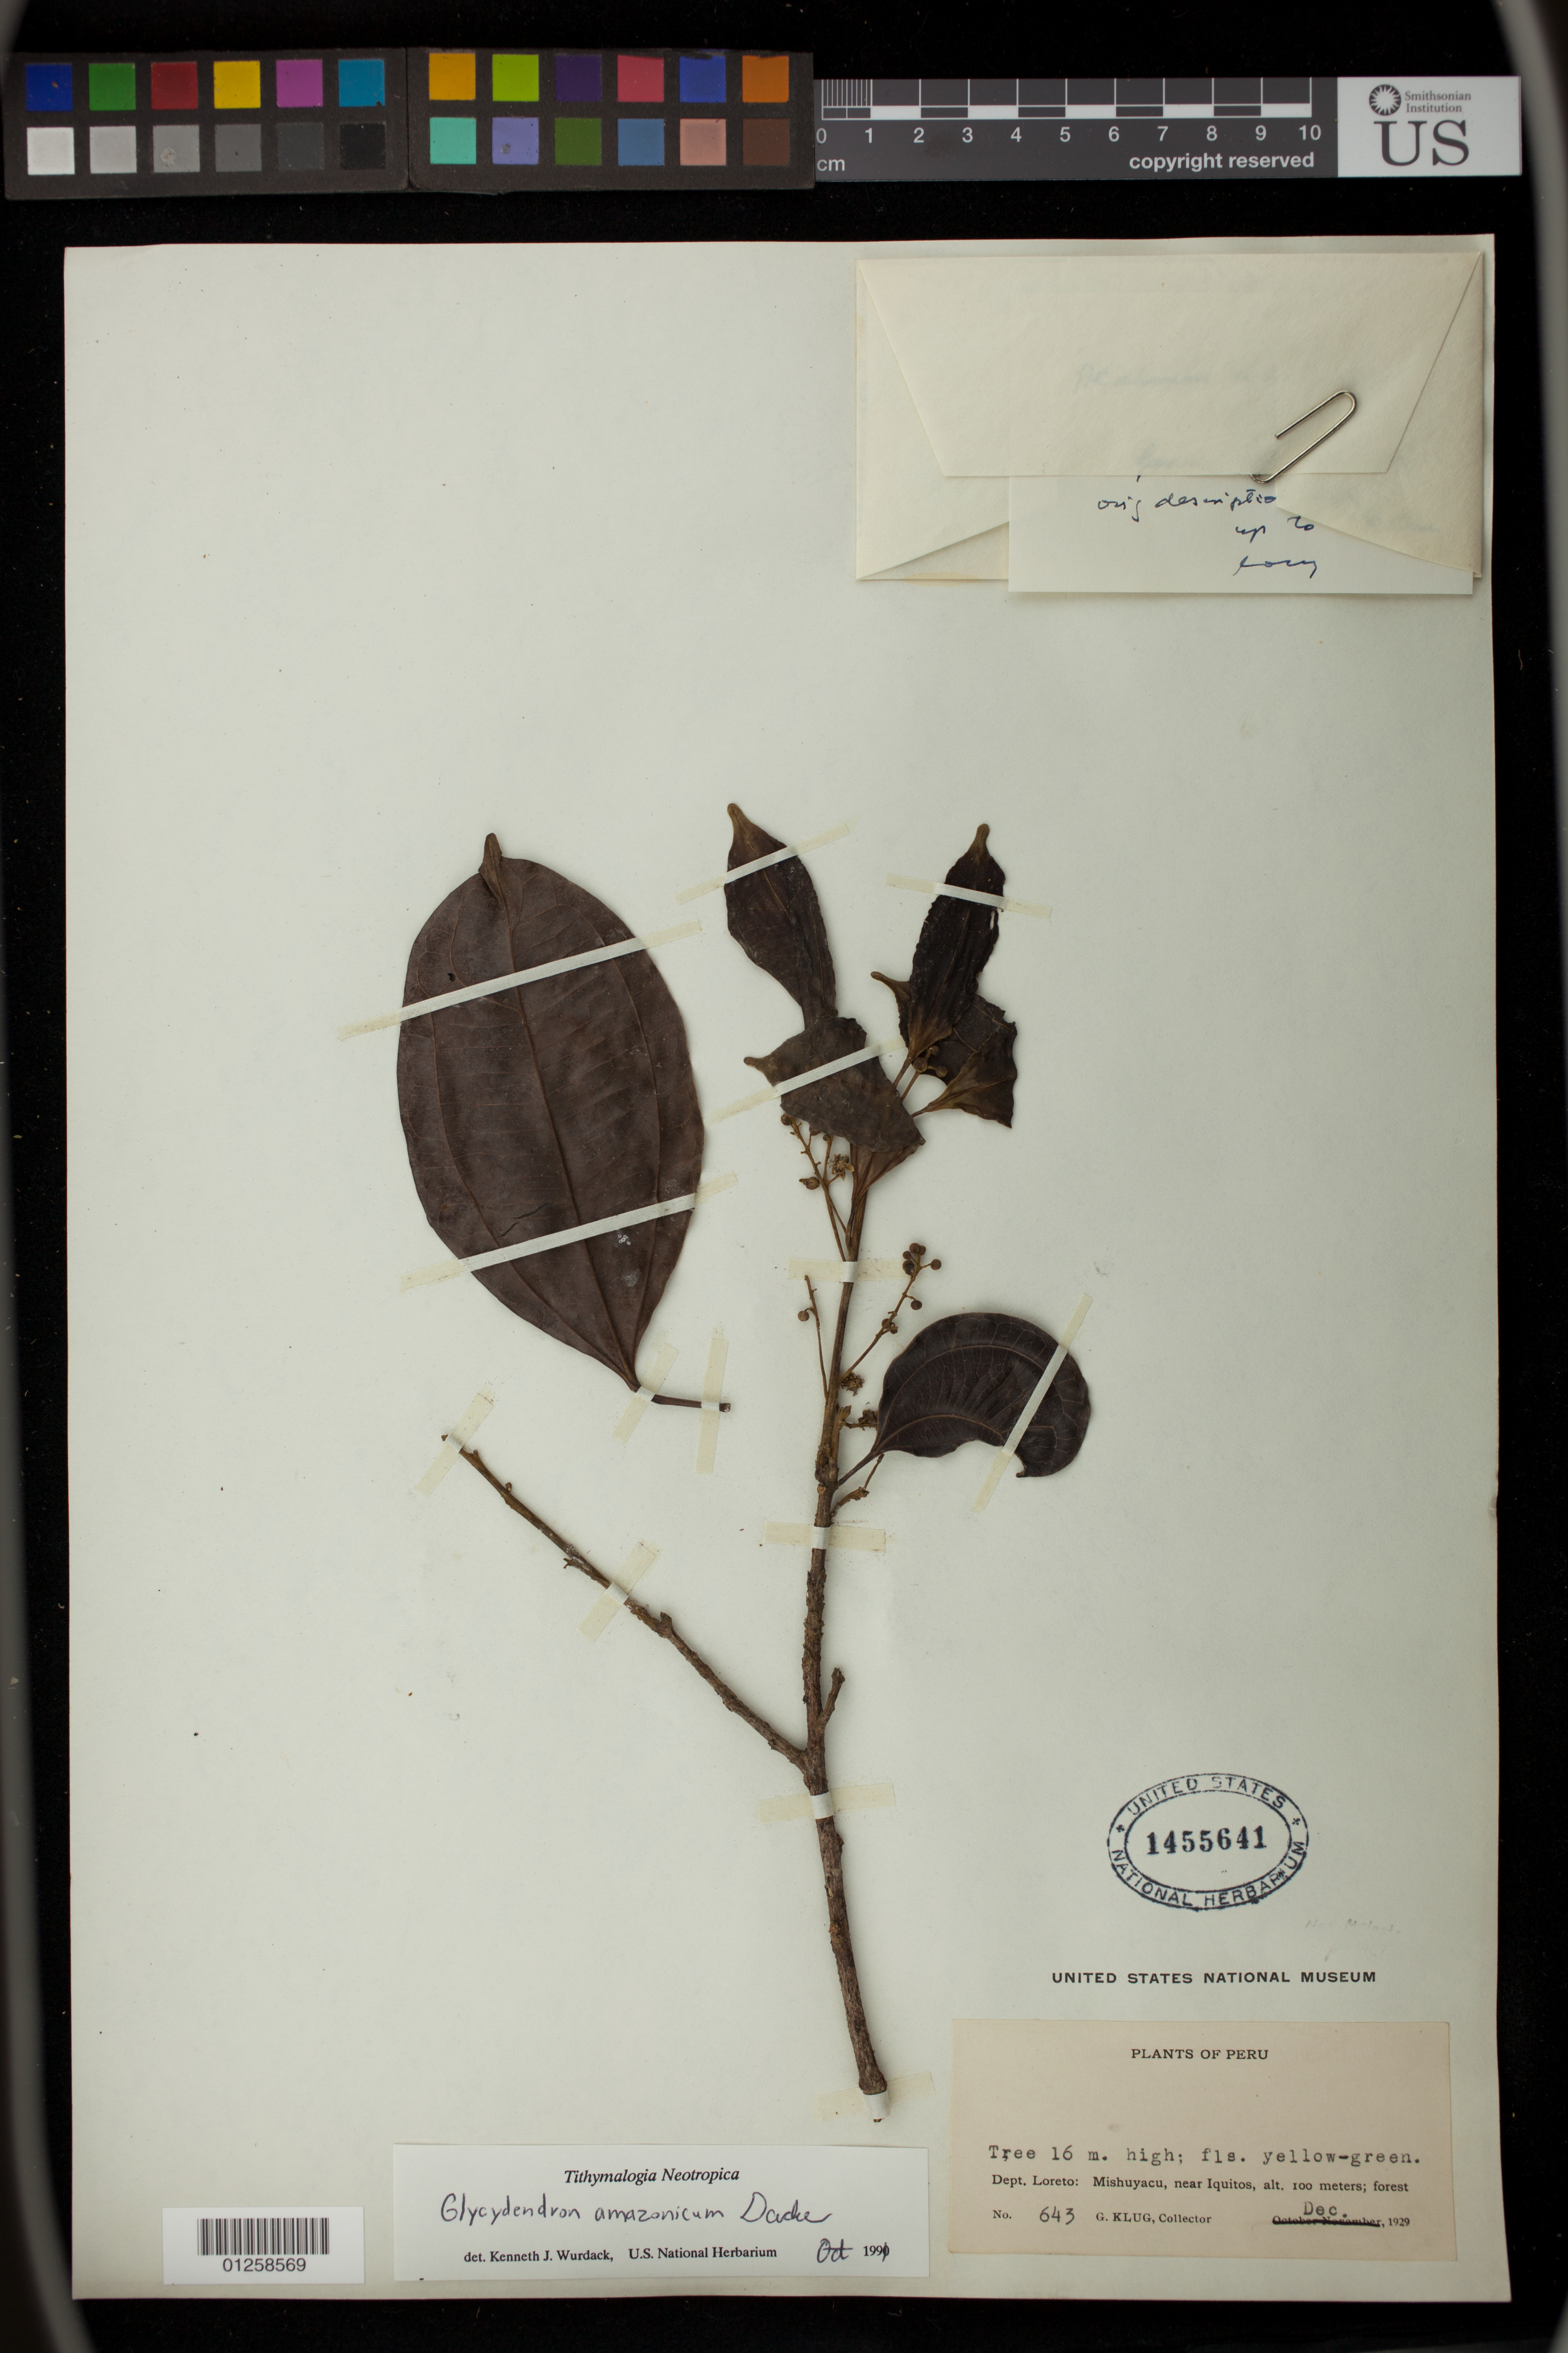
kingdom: Plantae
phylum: Tracheophyta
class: Magnoliopsida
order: Malpighiales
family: Euphorbiaceae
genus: Glycydendron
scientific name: Glycydendron amazonicum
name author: Ducke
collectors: G. Klug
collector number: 643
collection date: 1929-12-01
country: Peru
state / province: Loreto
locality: Mishuyacu, near Iquitos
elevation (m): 100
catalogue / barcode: US 1455641